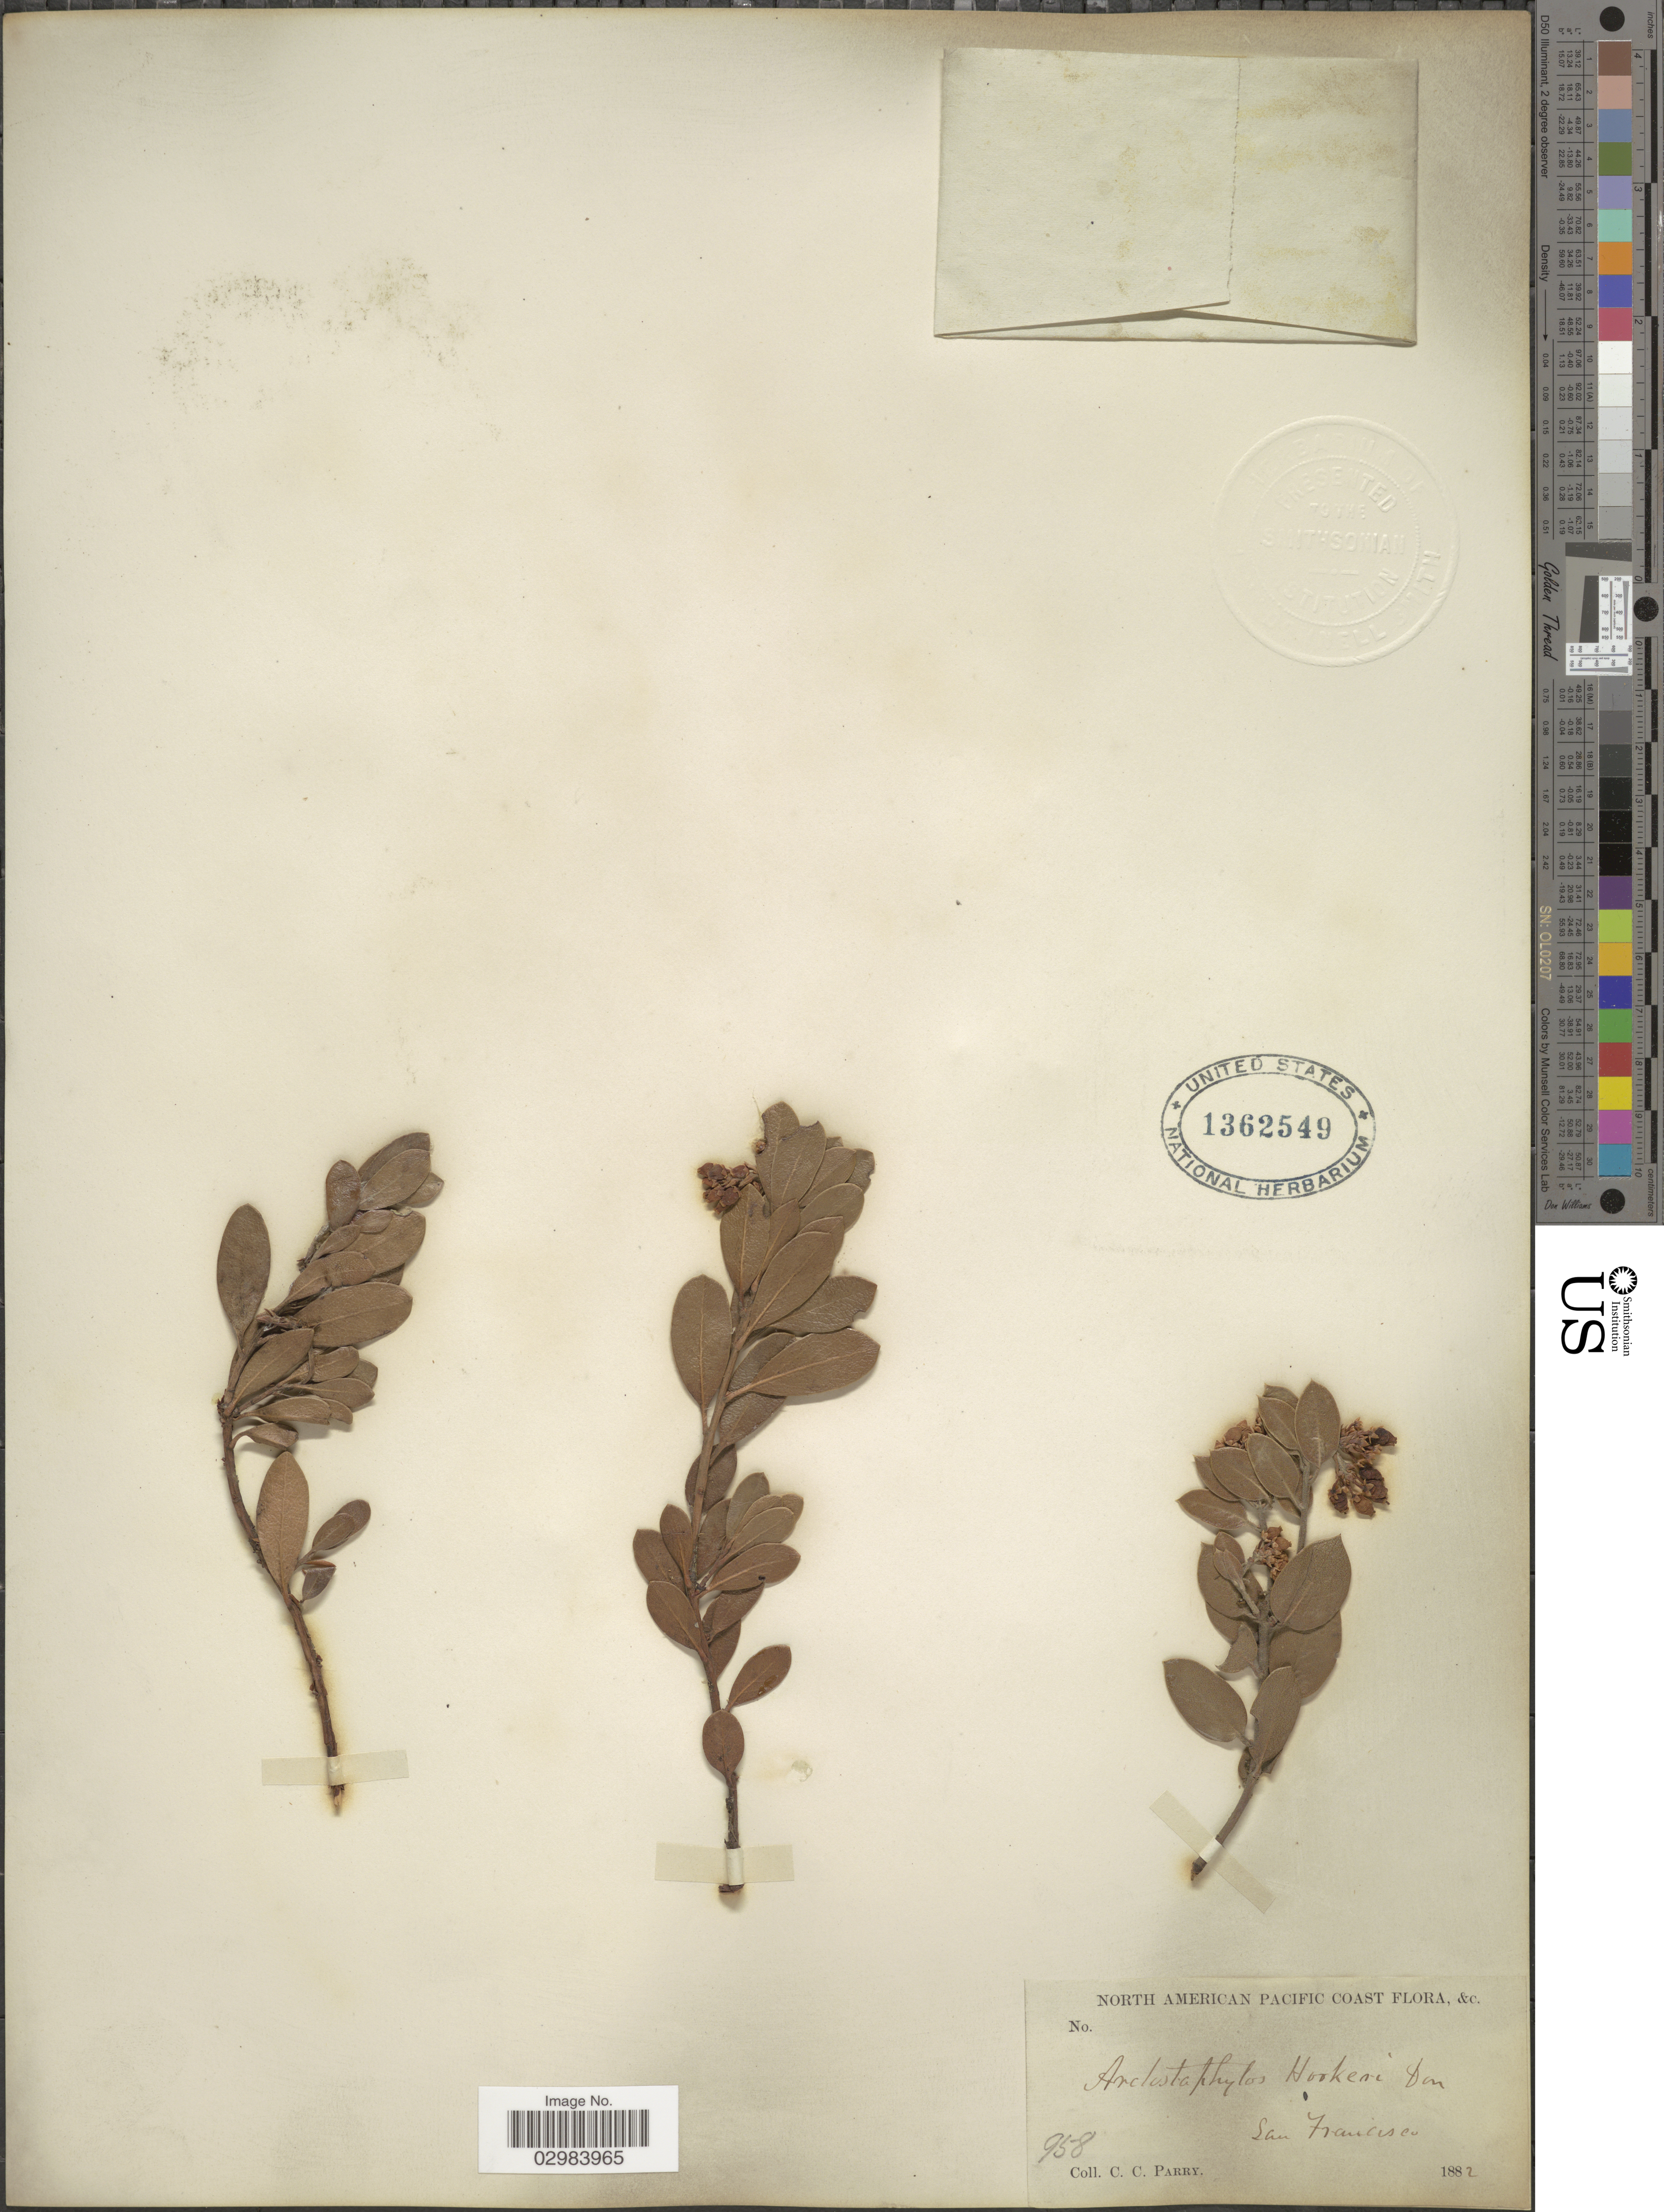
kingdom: Plantae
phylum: Tracheophyta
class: Magnoliopsida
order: Ericales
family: Ericaceae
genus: Arctostaphylos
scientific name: Arctostaphylos hookeri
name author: G. Don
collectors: C. C. Parry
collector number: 958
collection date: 1882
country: United States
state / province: California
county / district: San Francisco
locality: North America Pacific Coast, San Francisco.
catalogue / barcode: US 1362549